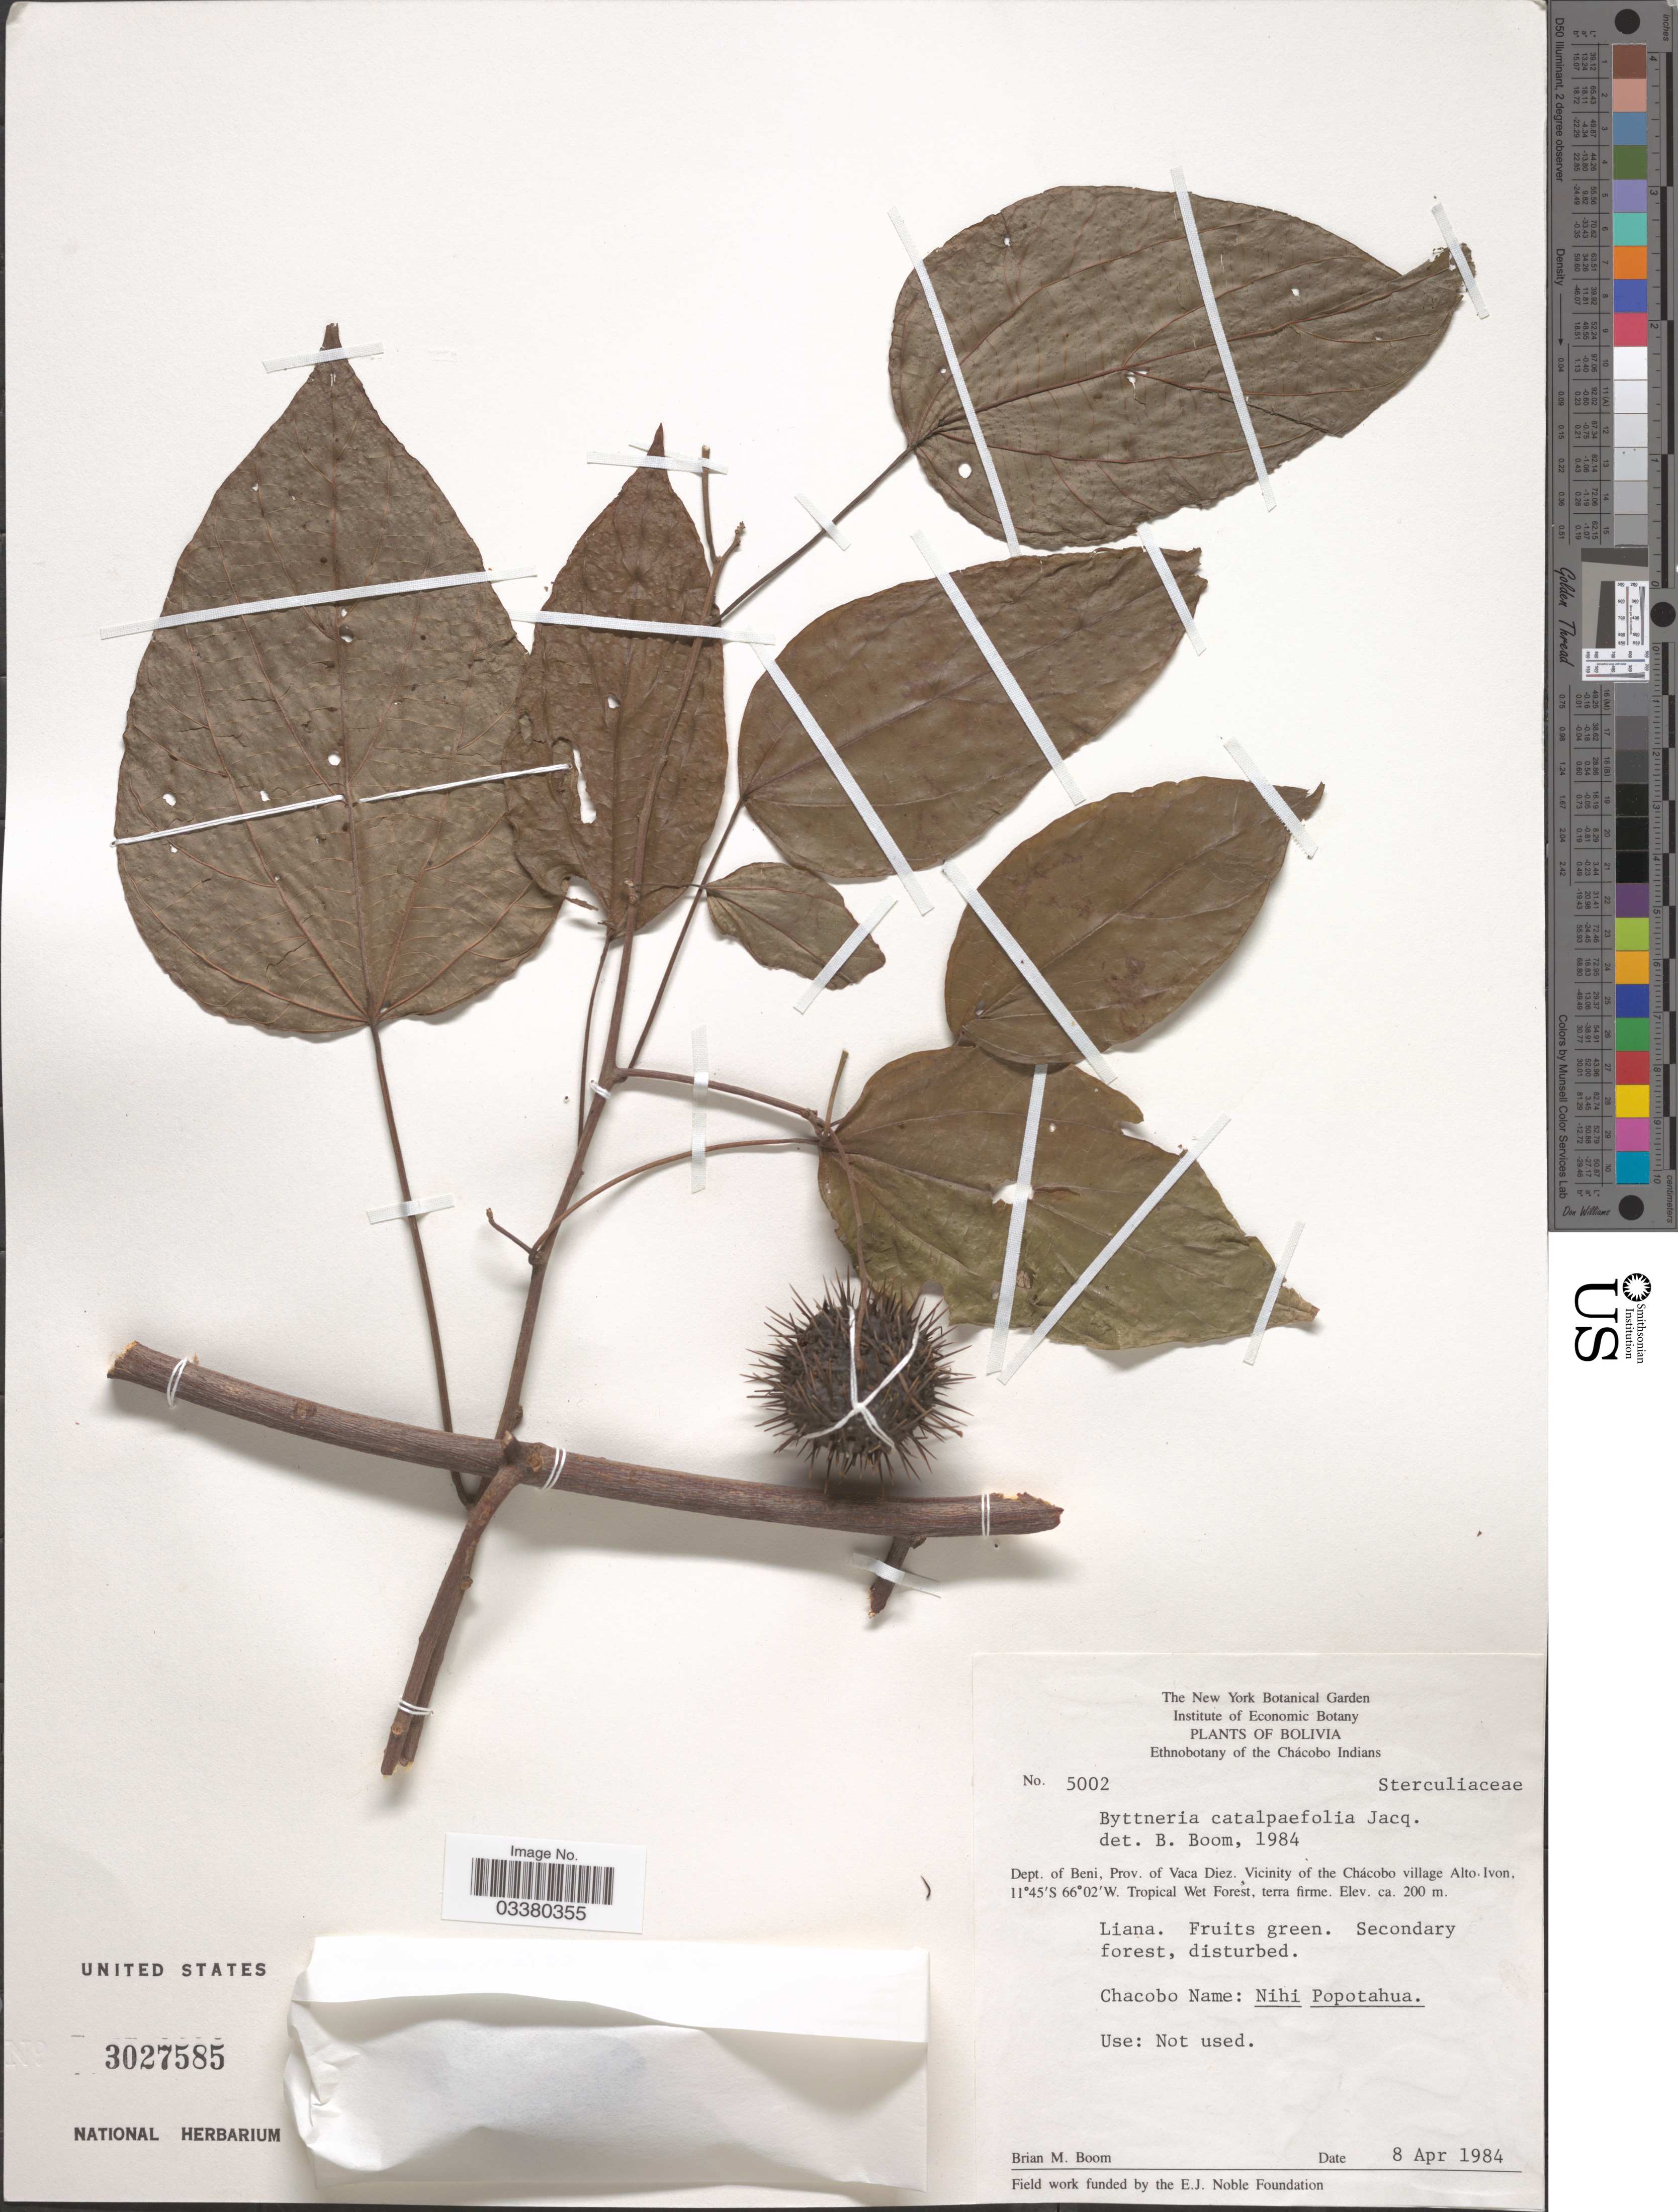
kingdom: Plantae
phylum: Tracheophyta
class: Magnoliopsida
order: Malvales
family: Malvaceae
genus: Byttneria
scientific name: Byttneria catalpifolia subsp. catalpifolia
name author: Jacq.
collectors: B. M. Boom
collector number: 5002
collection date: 1984-04-08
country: Bolivia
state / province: Beni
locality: Dept. of Beni, Prov. of Vaca Diez. Vicinity of the Chácobo village Alto Ivon.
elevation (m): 200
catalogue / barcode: US 3027585